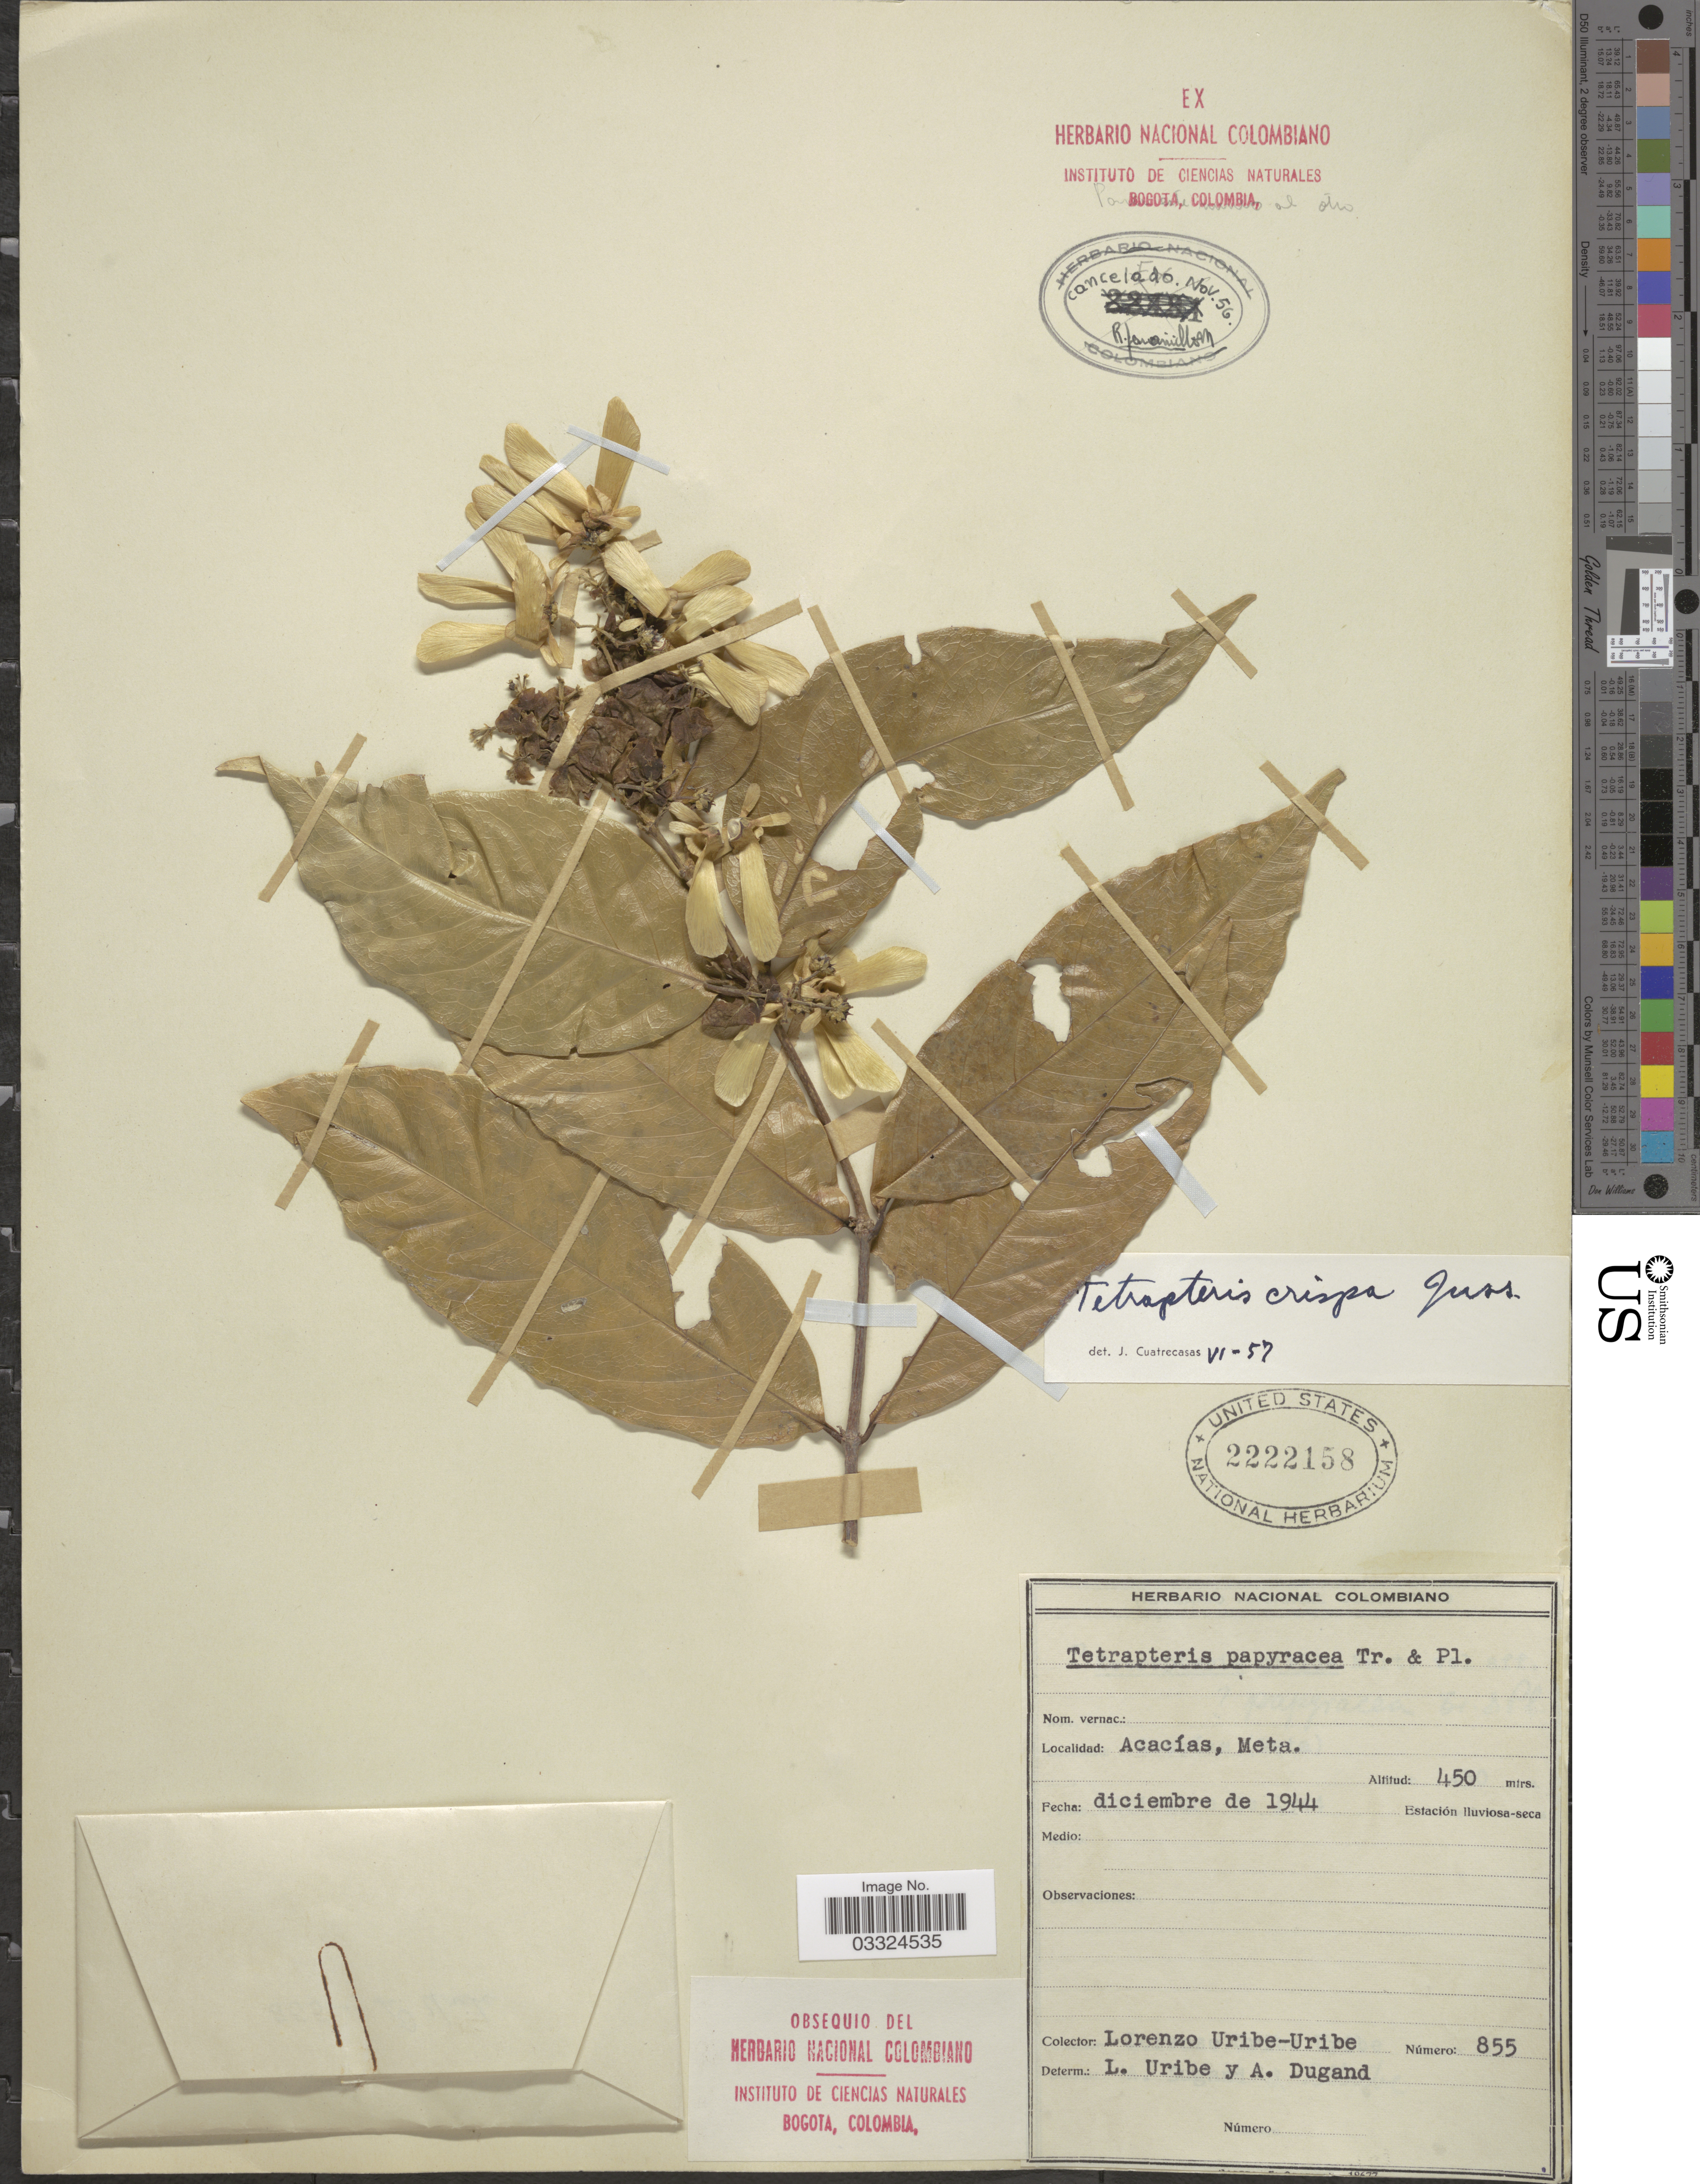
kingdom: Plantae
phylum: Tracheophyta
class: Magnoliopsida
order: Malpighiales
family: Malpighiaceae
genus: Tetrapterys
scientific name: Tetrapterys crispa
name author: A. Juss.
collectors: L. Uribe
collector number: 855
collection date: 1944-12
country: Colombia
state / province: Meta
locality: Acacías.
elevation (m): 450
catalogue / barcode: US 2222158